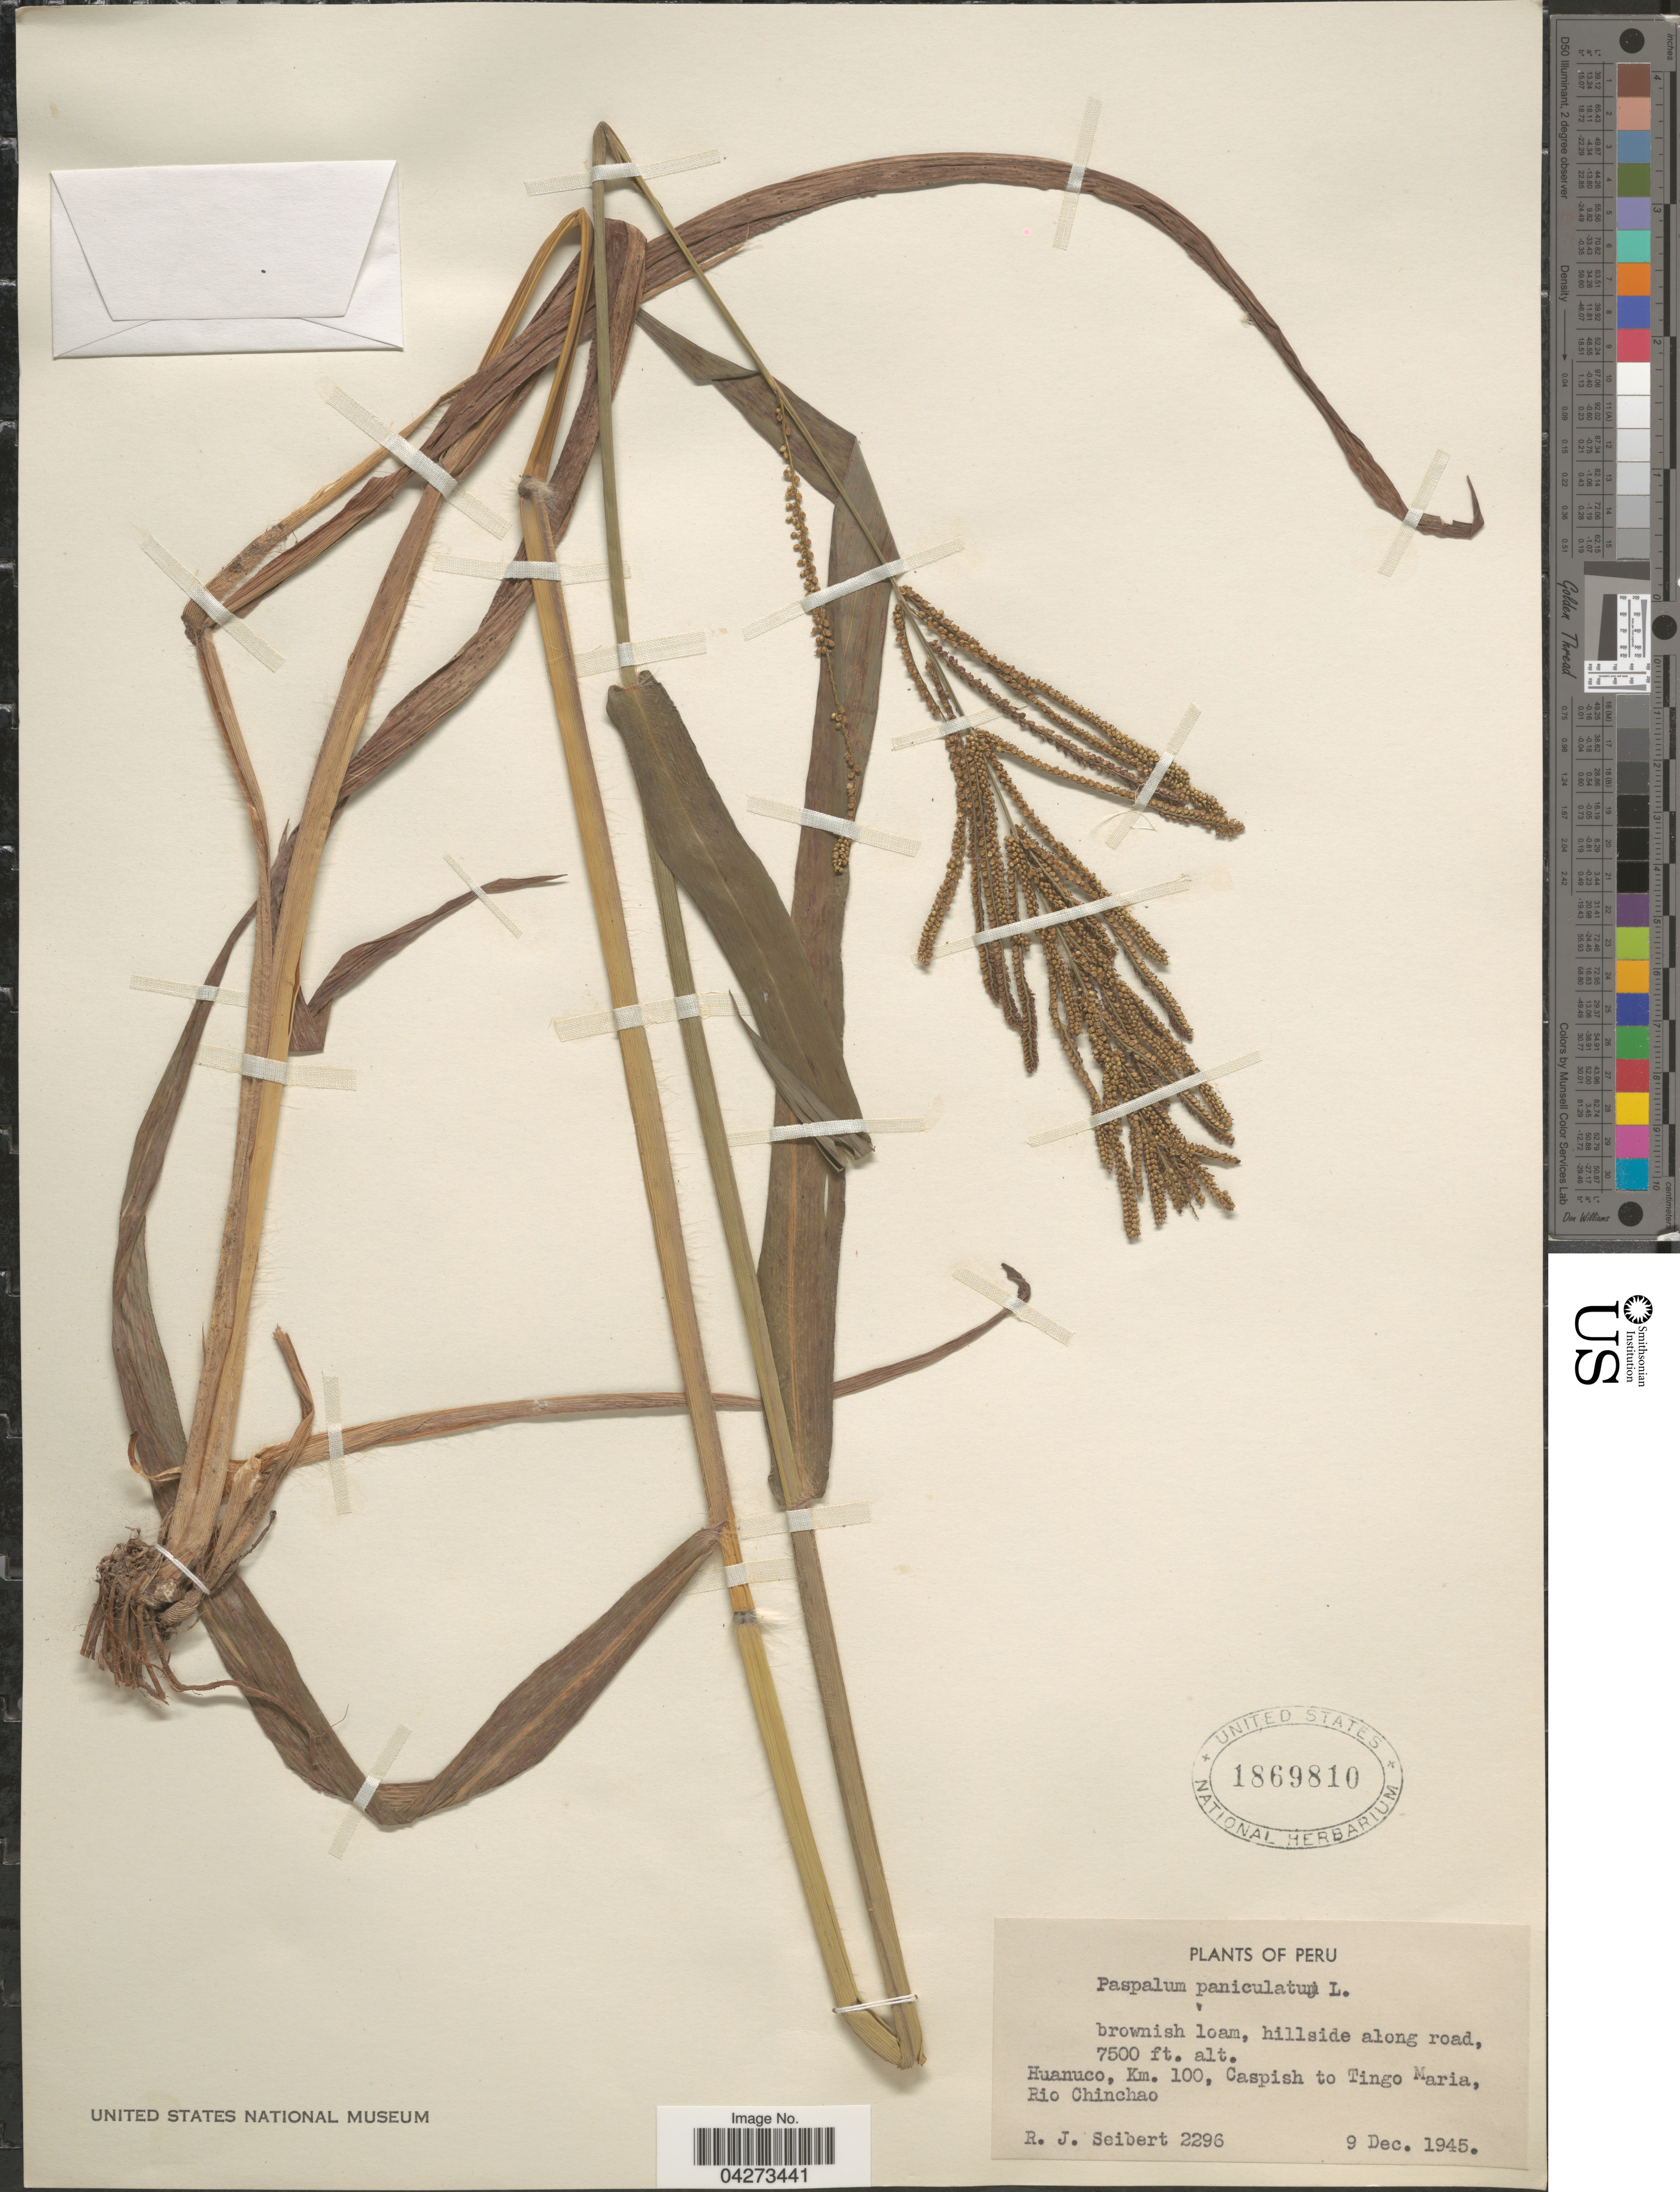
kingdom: Plantae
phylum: Tracheophyta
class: Liliopsida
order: Poales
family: Poaceae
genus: Paspalum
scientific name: Paspalum paniculatum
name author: L.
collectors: R. J. Seibert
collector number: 2296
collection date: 1945-12-09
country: Peru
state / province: Huánuco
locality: Hillside along road. Km. 100, Caspish to Tingo Maria, Rio Chinchao.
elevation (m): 2286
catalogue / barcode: US 1869810